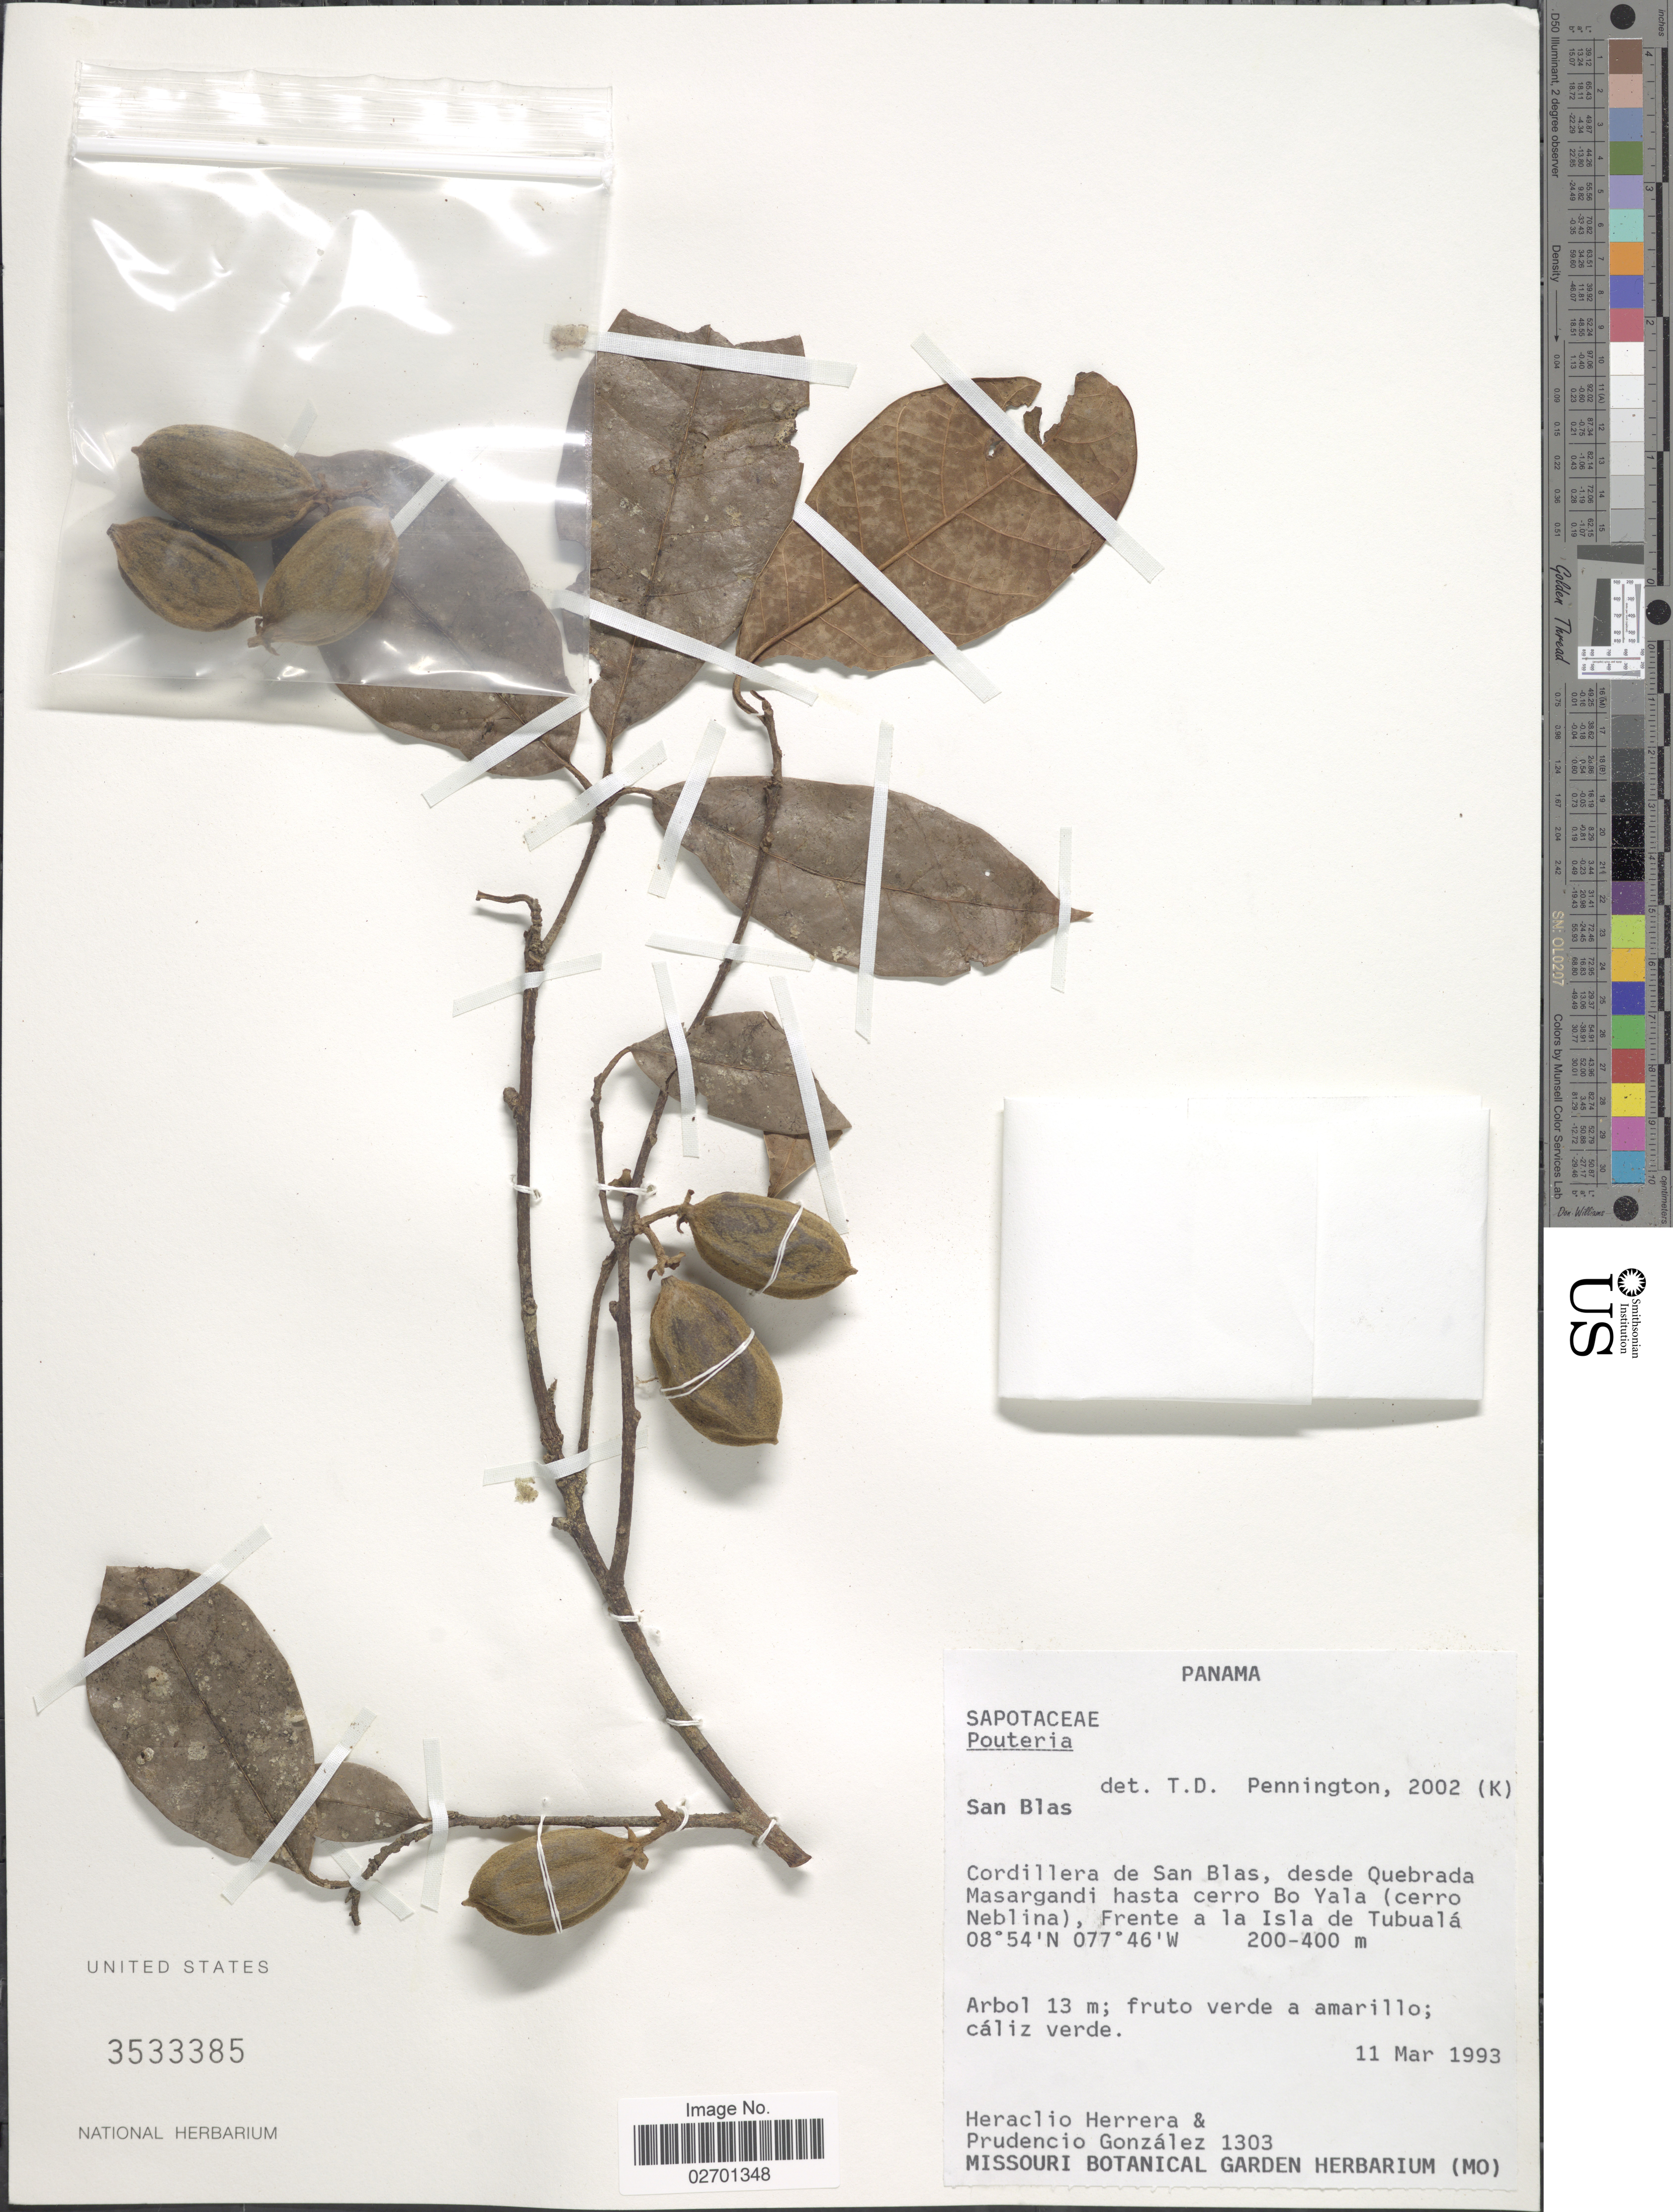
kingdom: Plantae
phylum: Tracheophyta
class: Magnoliopsida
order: Ericales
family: Sapotaceae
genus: Pouteria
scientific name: Pouteria sp.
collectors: H. Herrera & P. González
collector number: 1303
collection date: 1993-03-11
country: Panama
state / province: Kuna Yala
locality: San Blas, Cordillera de San Blas, desde Quebrada Masargandi hasta cerro Bo Yala (cerro Neblina), Frente a la Isla de Tubuala.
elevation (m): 200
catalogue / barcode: US 3533385